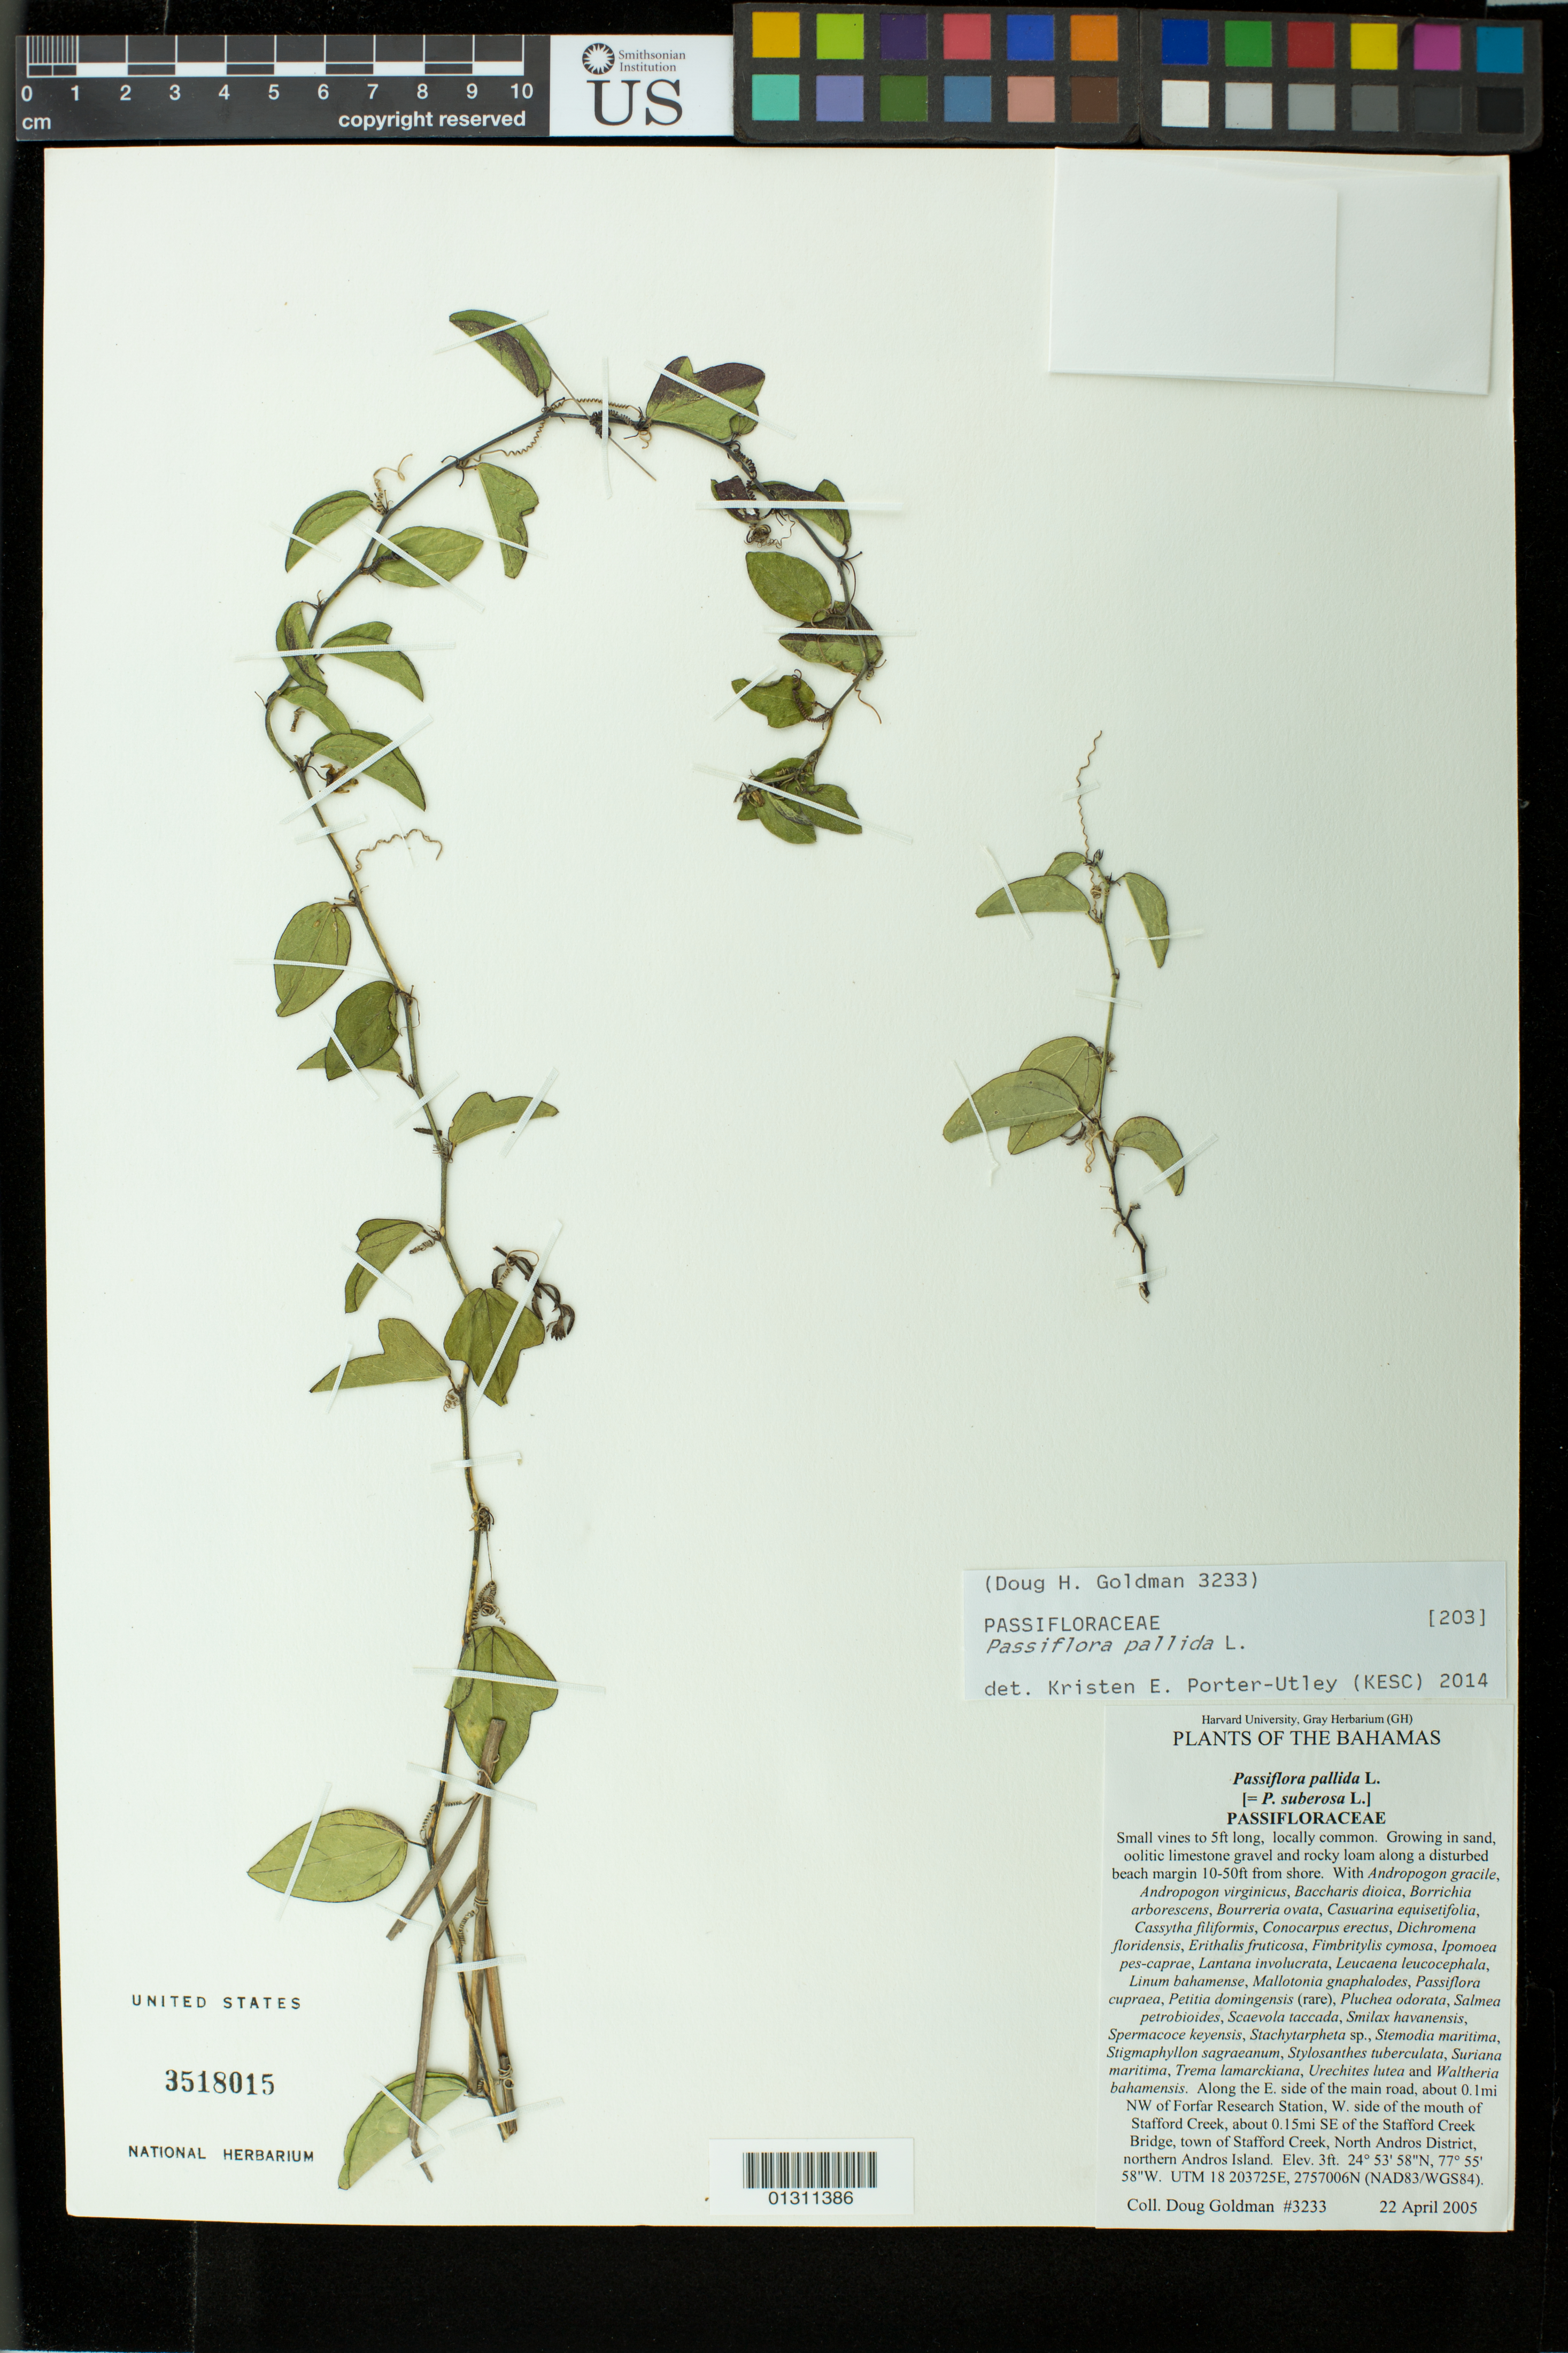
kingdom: Plantae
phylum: Tracheophyta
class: Magnoliopsida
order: Malpighiales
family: Passifloraceae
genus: Passiflora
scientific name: Passiflora pallida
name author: L.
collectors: D. H. Goldman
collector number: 3233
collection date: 2005-04-22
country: Bahamas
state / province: North Andros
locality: NW of Forfar Research Station, W side of the mouth of Stafford Creek, 0.15 mi SE of the Stafford Creek Bridge.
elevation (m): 1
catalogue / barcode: US 3518015